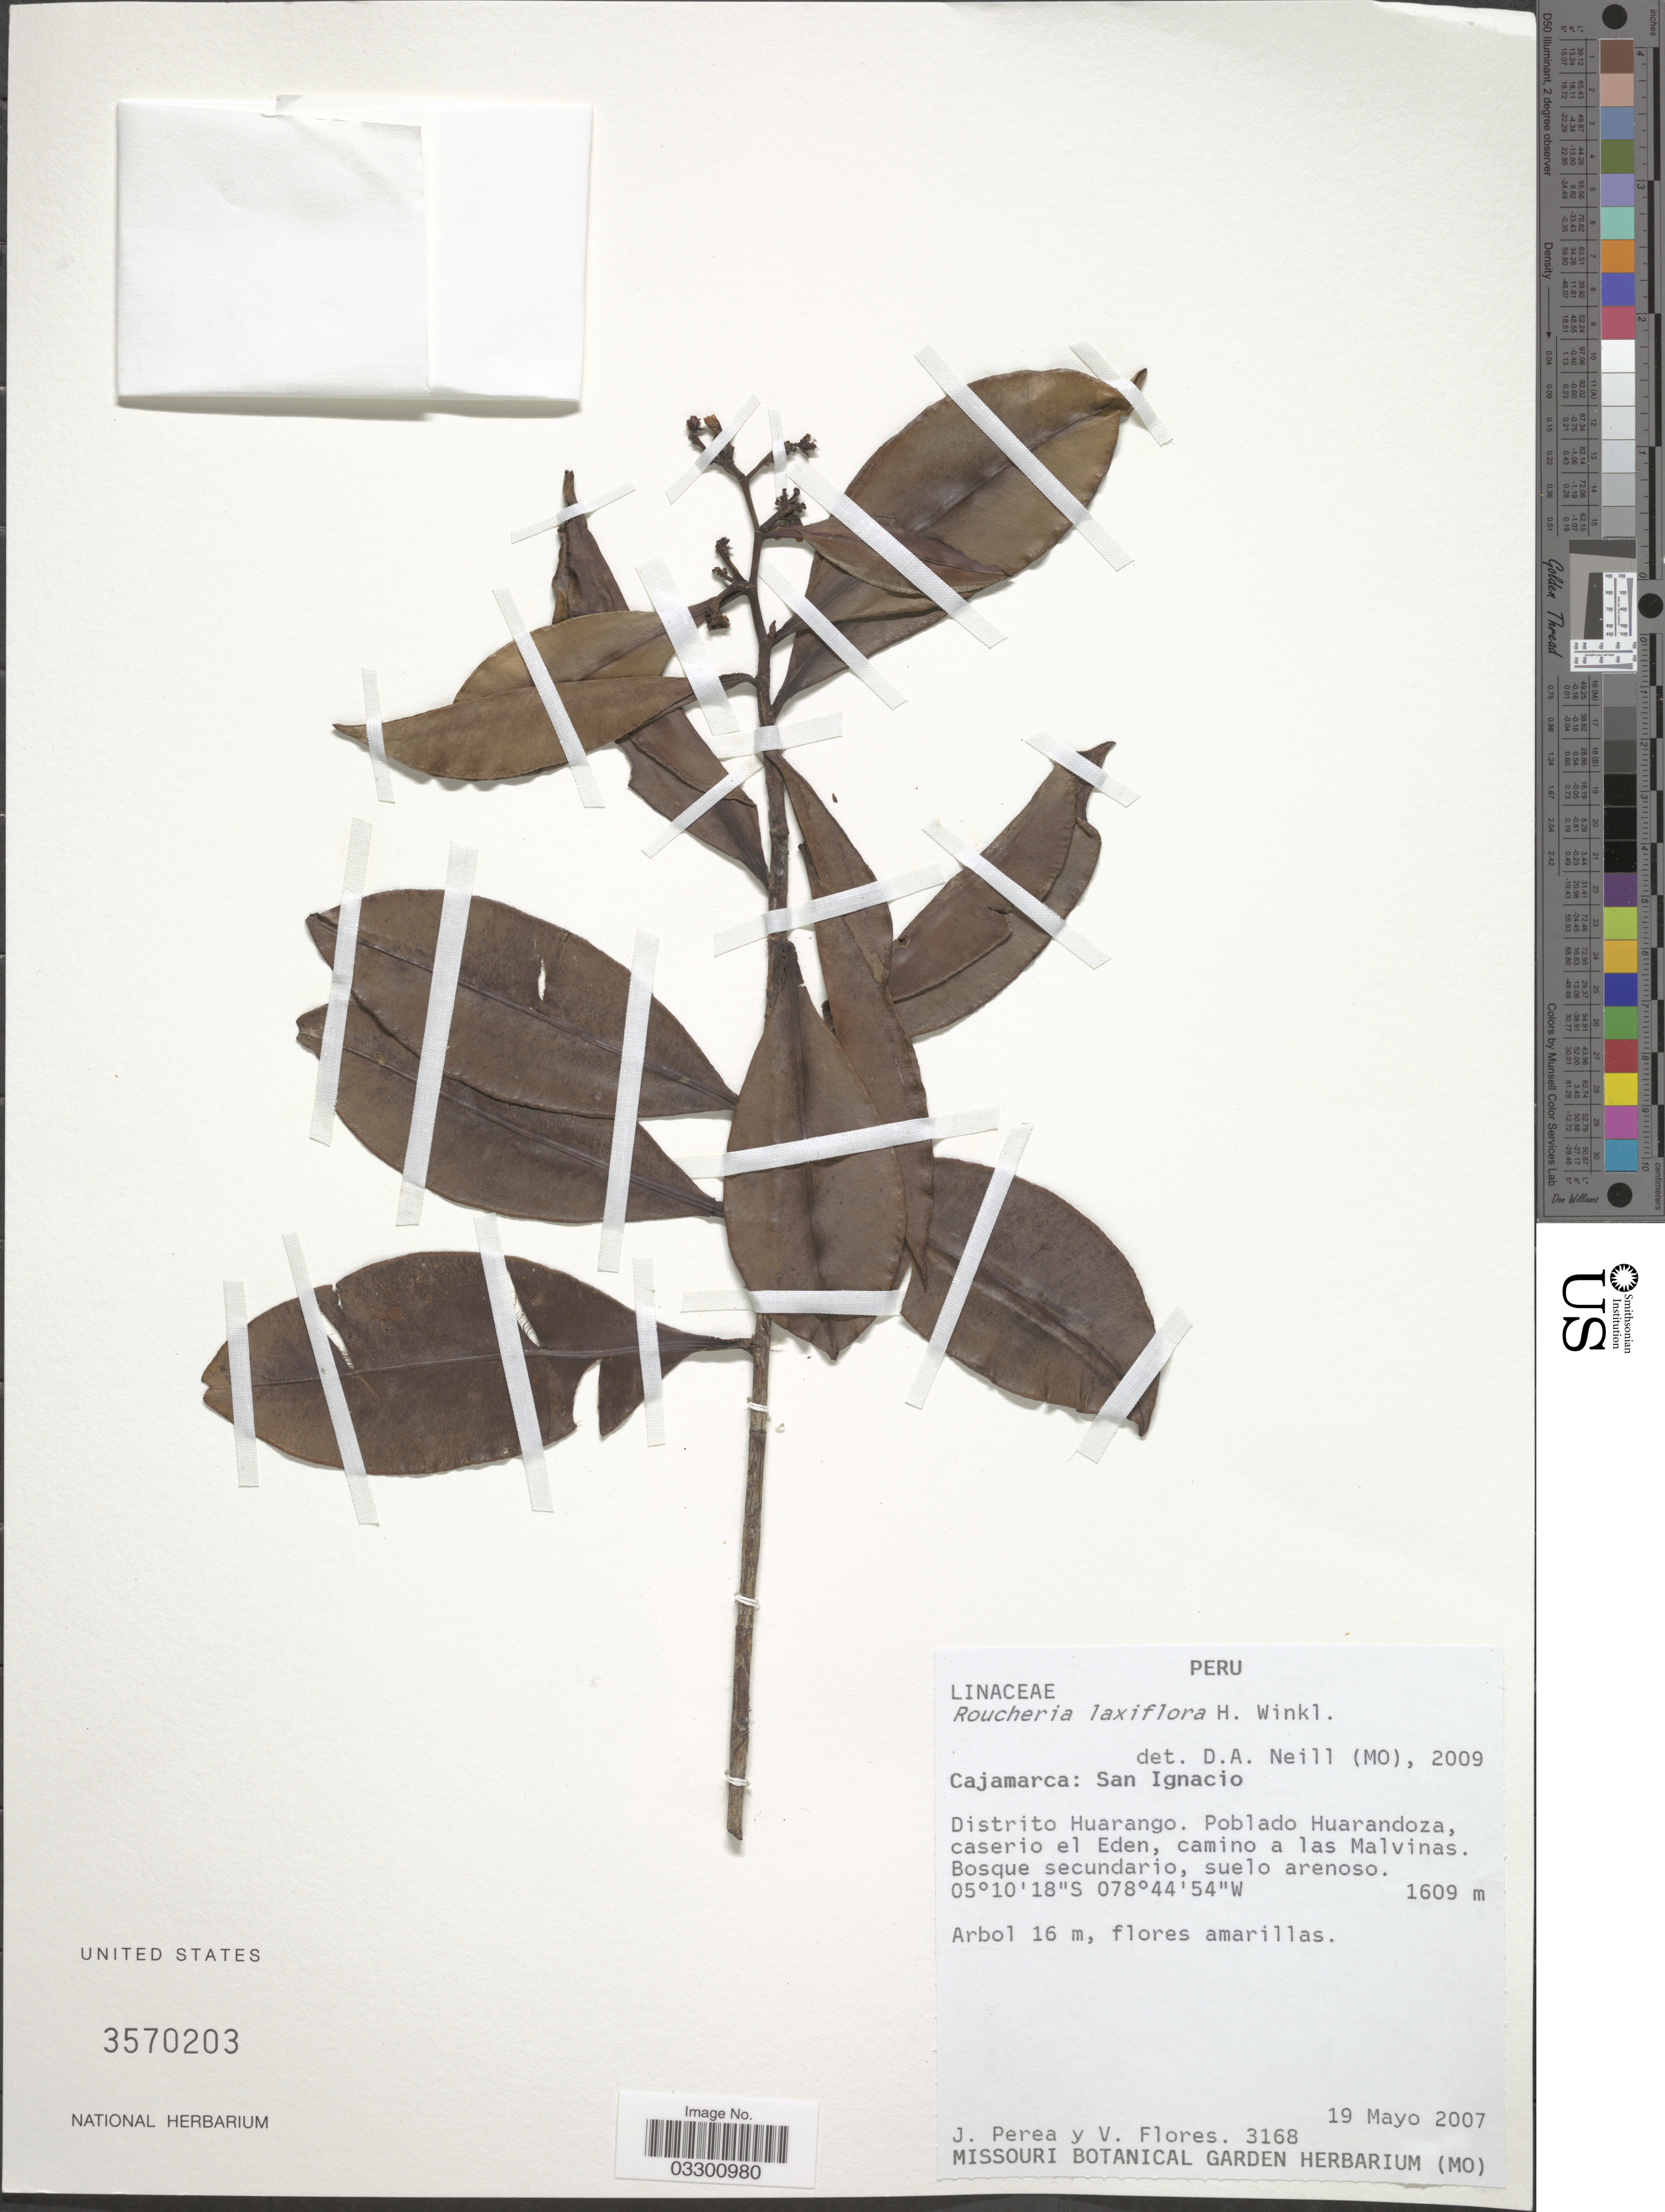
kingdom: Plantae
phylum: Tracheophyta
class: Magnoliopsida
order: Malpighiales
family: Linaceae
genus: Roucheria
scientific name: Roucheria laxiflora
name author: H. Winkl.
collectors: J. Perea & V. Flores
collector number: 3168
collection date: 2007-05-19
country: Peru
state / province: Cajamarca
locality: San Ignacio. Distrito Huarango. Poblado Huarandoza, caserio el Eden, camino a las Malvinas.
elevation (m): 1609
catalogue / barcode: US 3570203